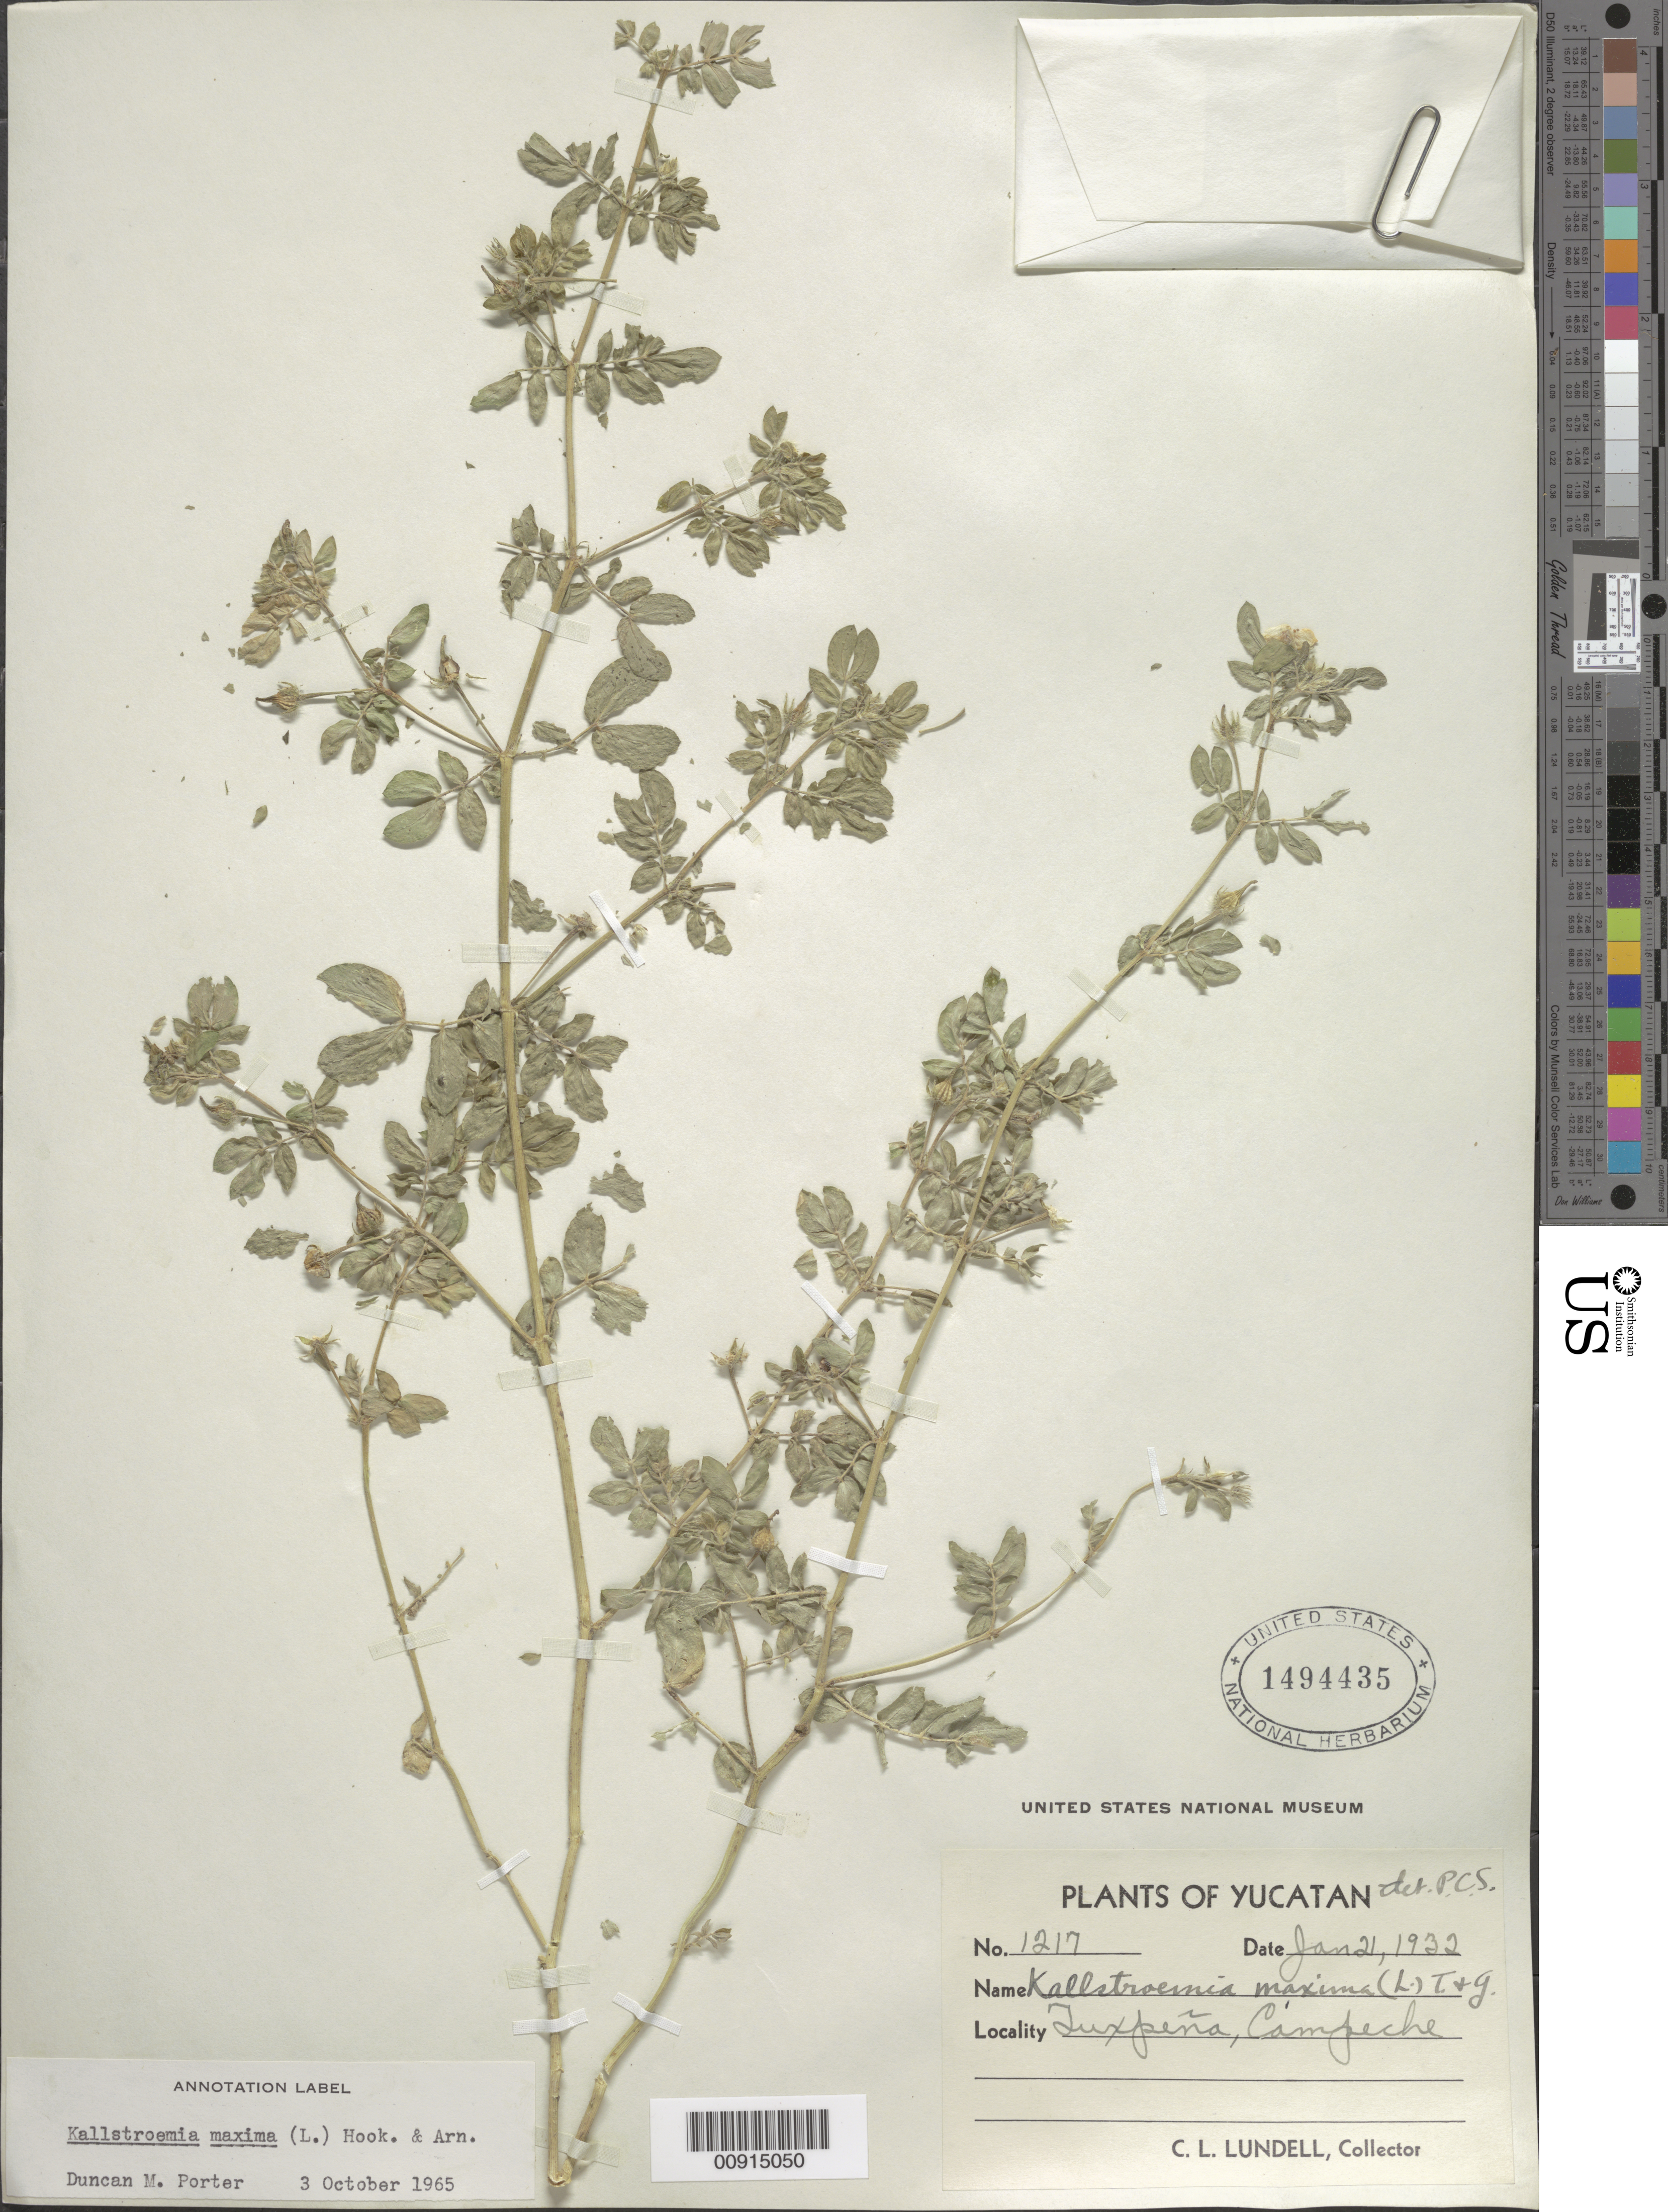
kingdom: Plantae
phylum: Tracheophyta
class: Magnoliopsida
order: Zygophyllales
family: Zygophyllaceae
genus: Kallstroemia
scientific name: Kallstroemia maxima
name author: (L.) Hook. & Arn.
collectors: C. L. Lundell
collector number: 1217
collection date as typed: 21 Jan 1932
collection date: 1932-01-21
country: Mexico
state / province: Campeche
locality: Tuxpeña, Campeche.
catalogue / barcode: US 1494435